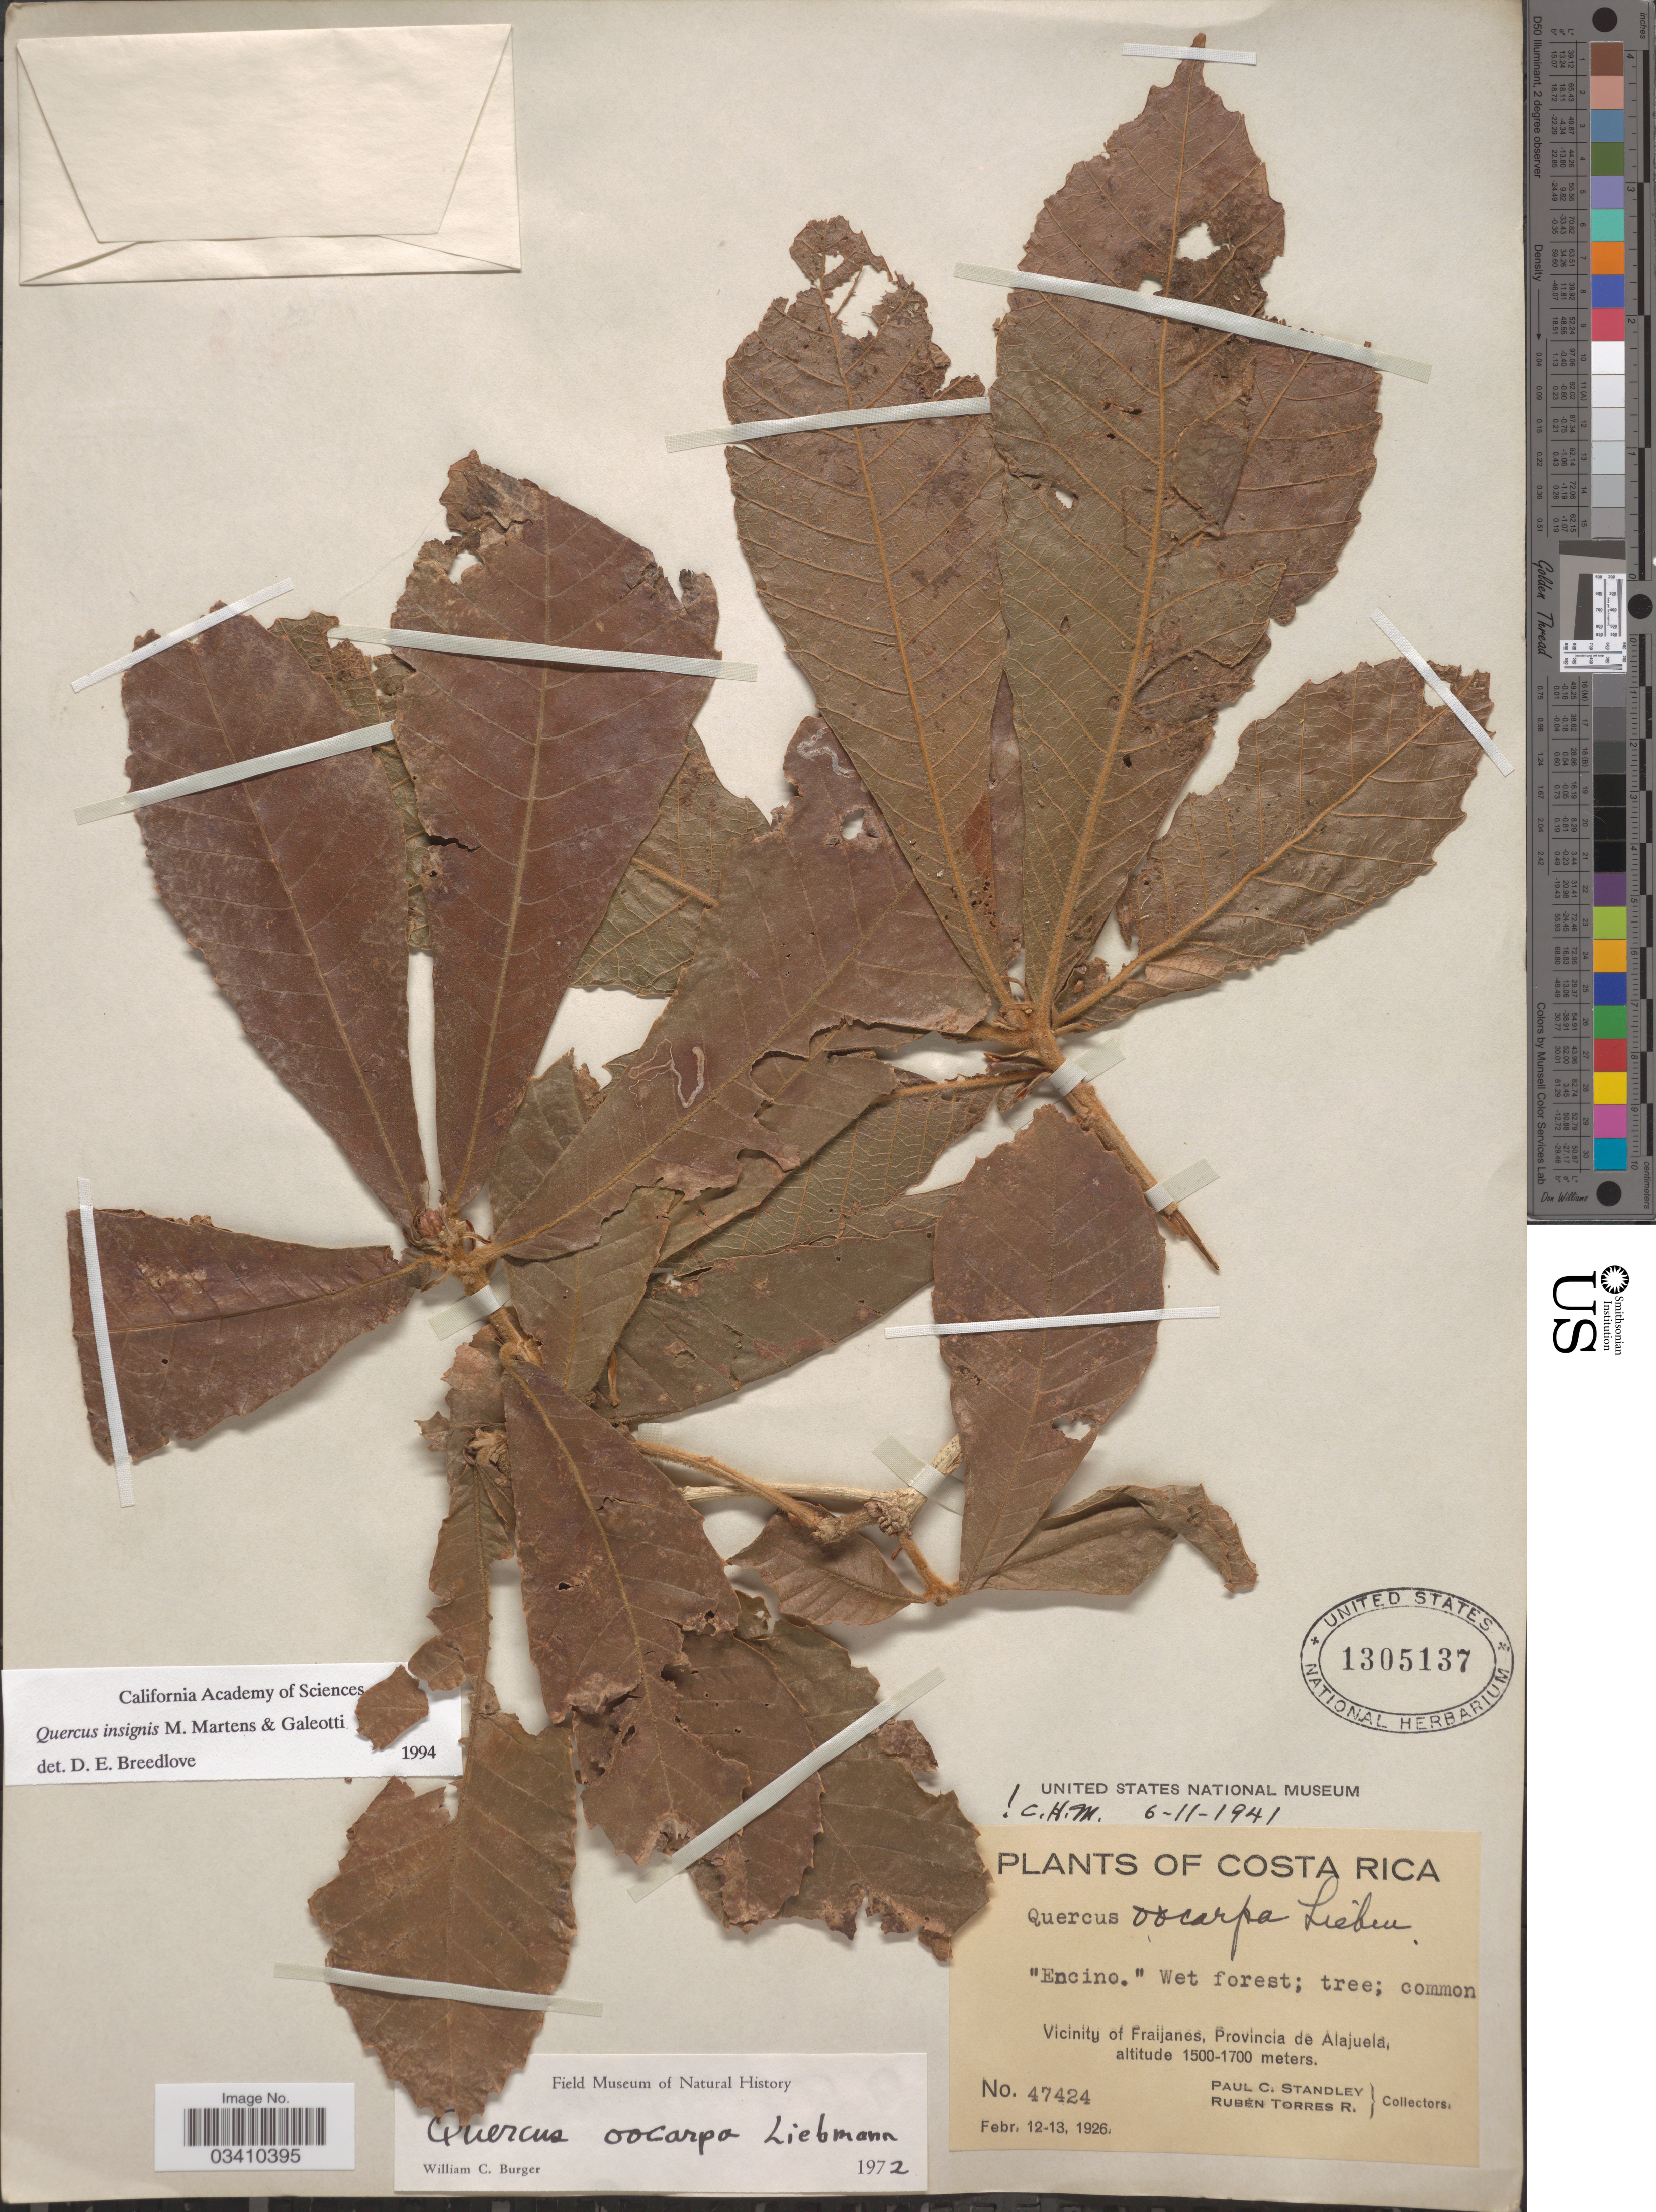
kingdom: Plantae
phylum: Tracheophyta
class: Magnoliopsida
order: Fagales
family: Fagaceae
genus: Quercus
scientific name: Quercus insignis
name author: M. Martens & Galeotti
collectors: P. C. Standley & R. Torres Rojas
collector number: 47424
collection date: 1926-02-12/1926-02-13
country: Costa Rica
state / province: Alajuela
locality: Vicinity of Fraijanes.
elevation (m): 1500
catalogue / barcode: US 1305137